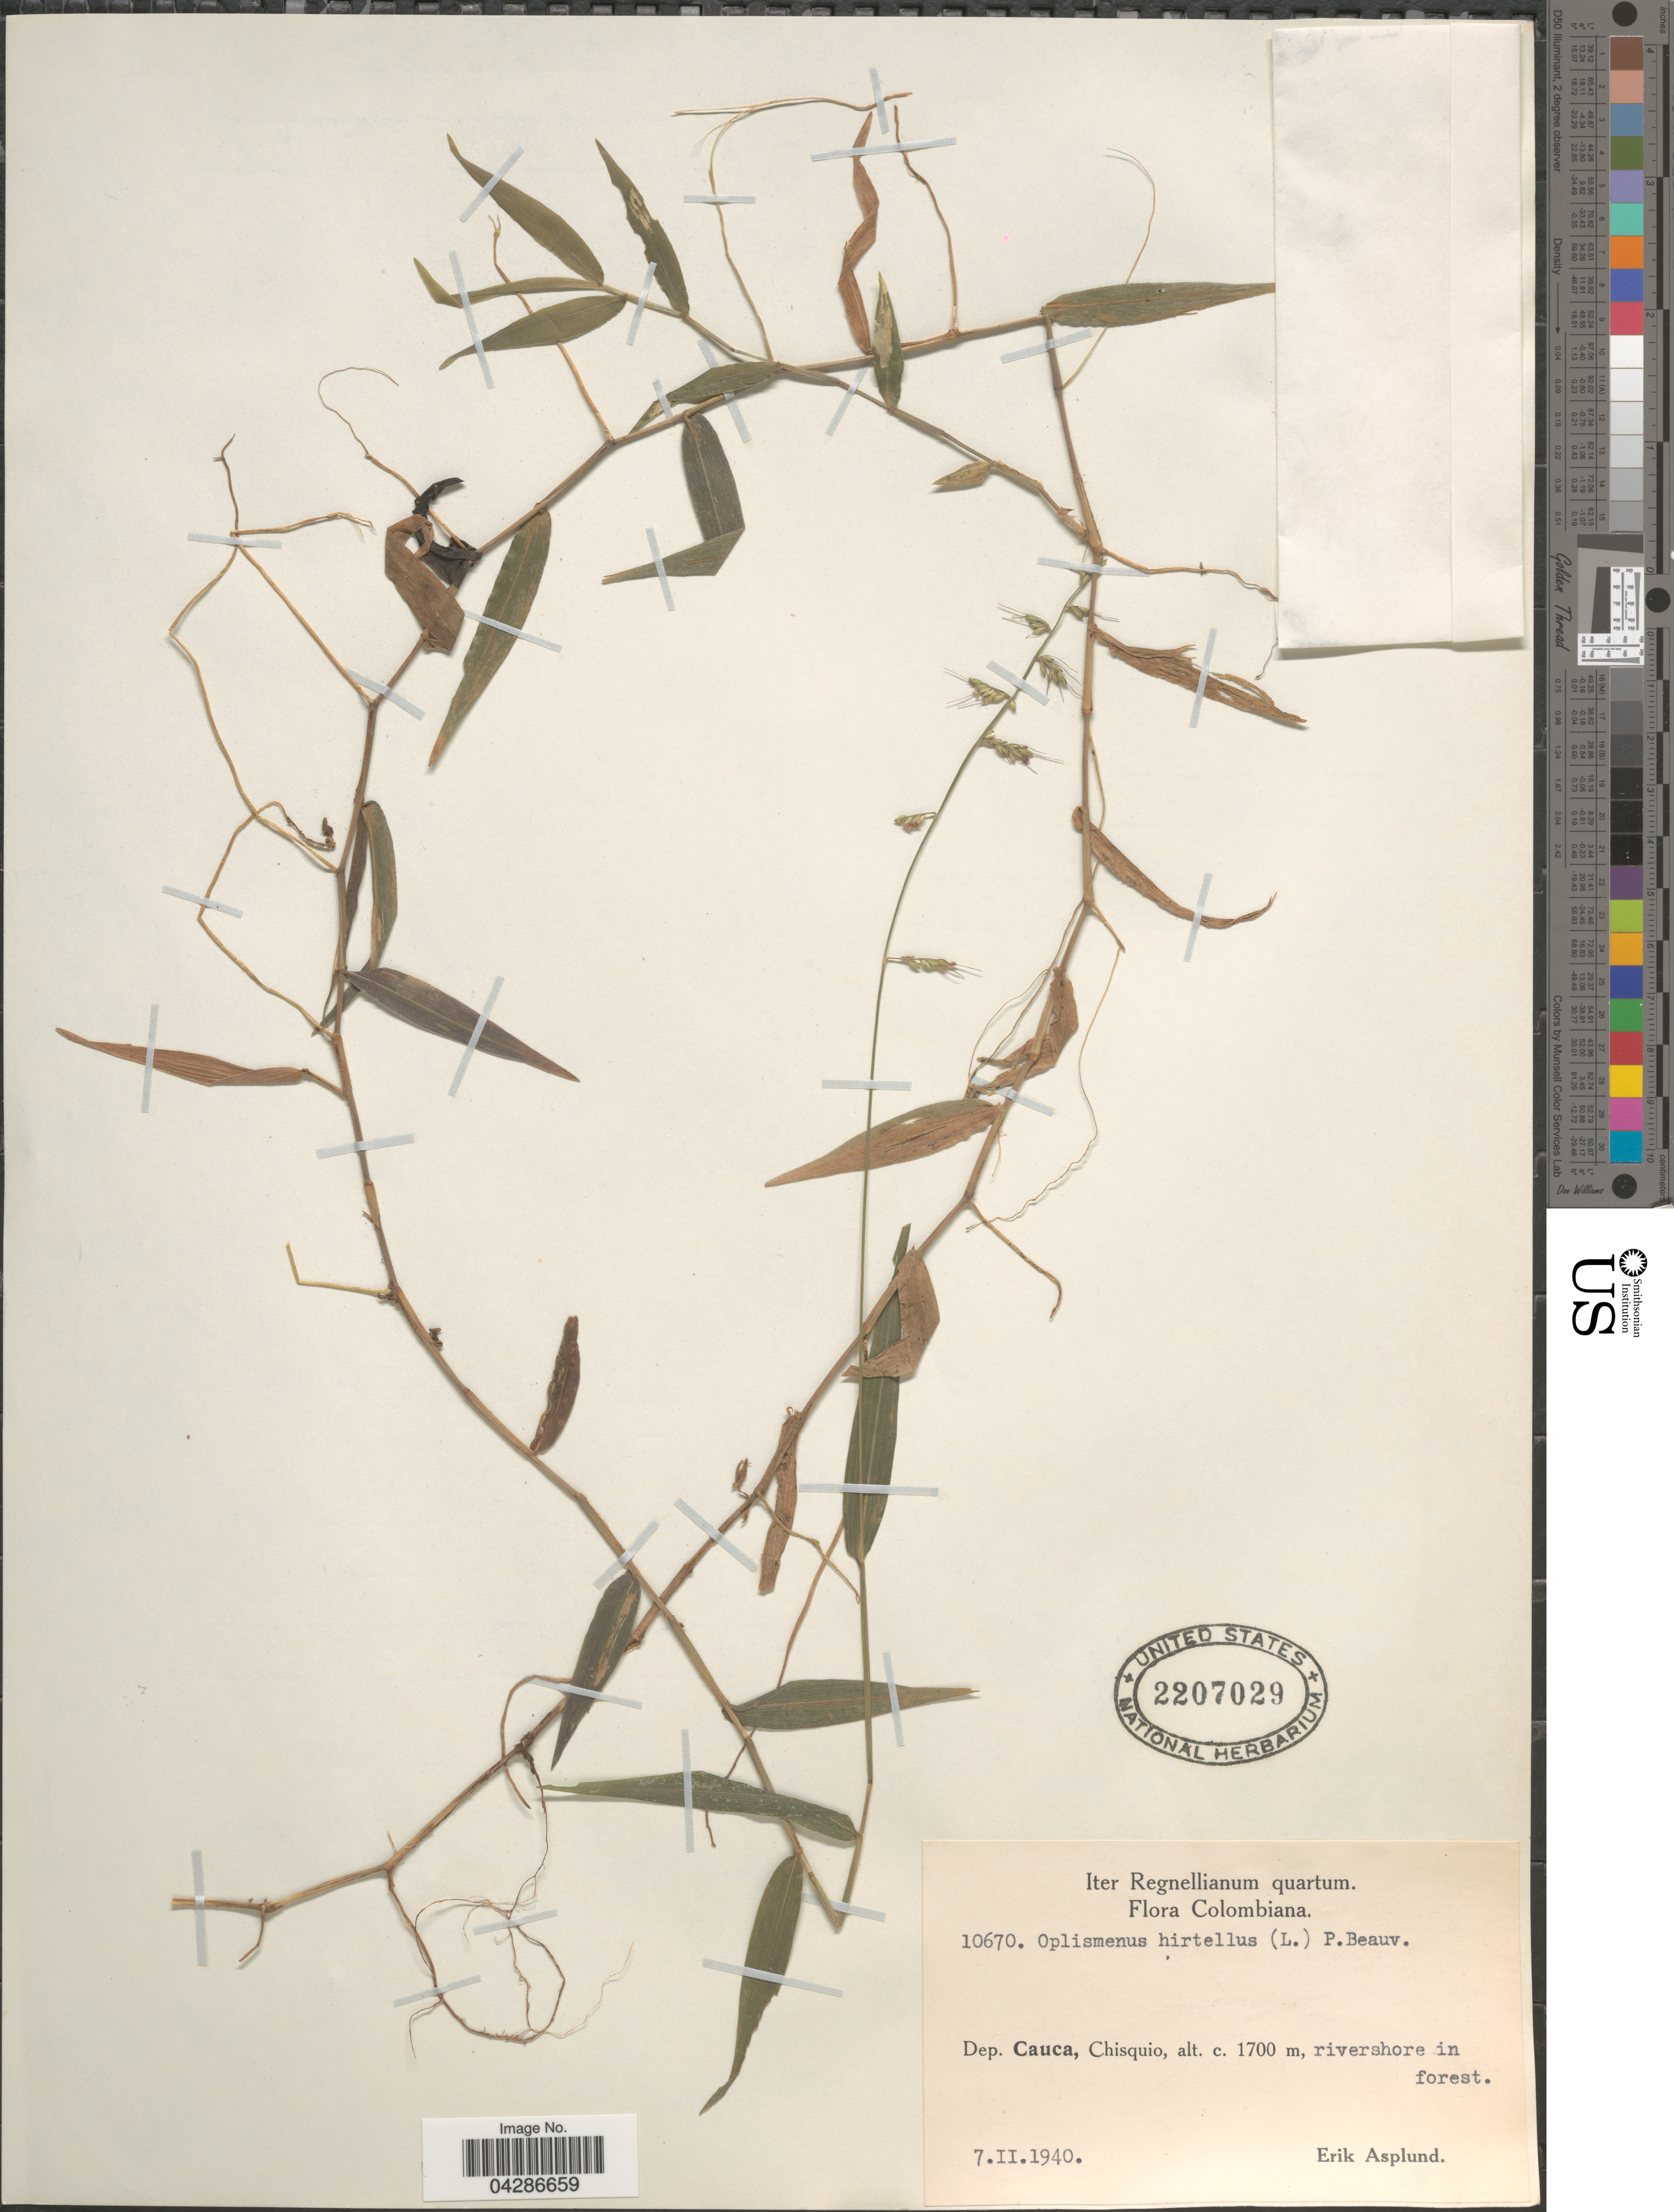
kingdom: Plantae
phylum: Tracheophyta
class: Liliopsida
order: Poales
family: Poaceae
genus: Oplismenus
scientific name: Oplismenus hirtellus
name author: (L.) P. Beauv.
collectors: E. Asplund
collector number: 10670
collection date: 1940-02-07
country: Colombia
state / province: Cauca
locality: Iter Regnellianum quartum. Dep. Cauca, Chisquio.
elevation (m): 1700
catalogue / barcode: US 2207029